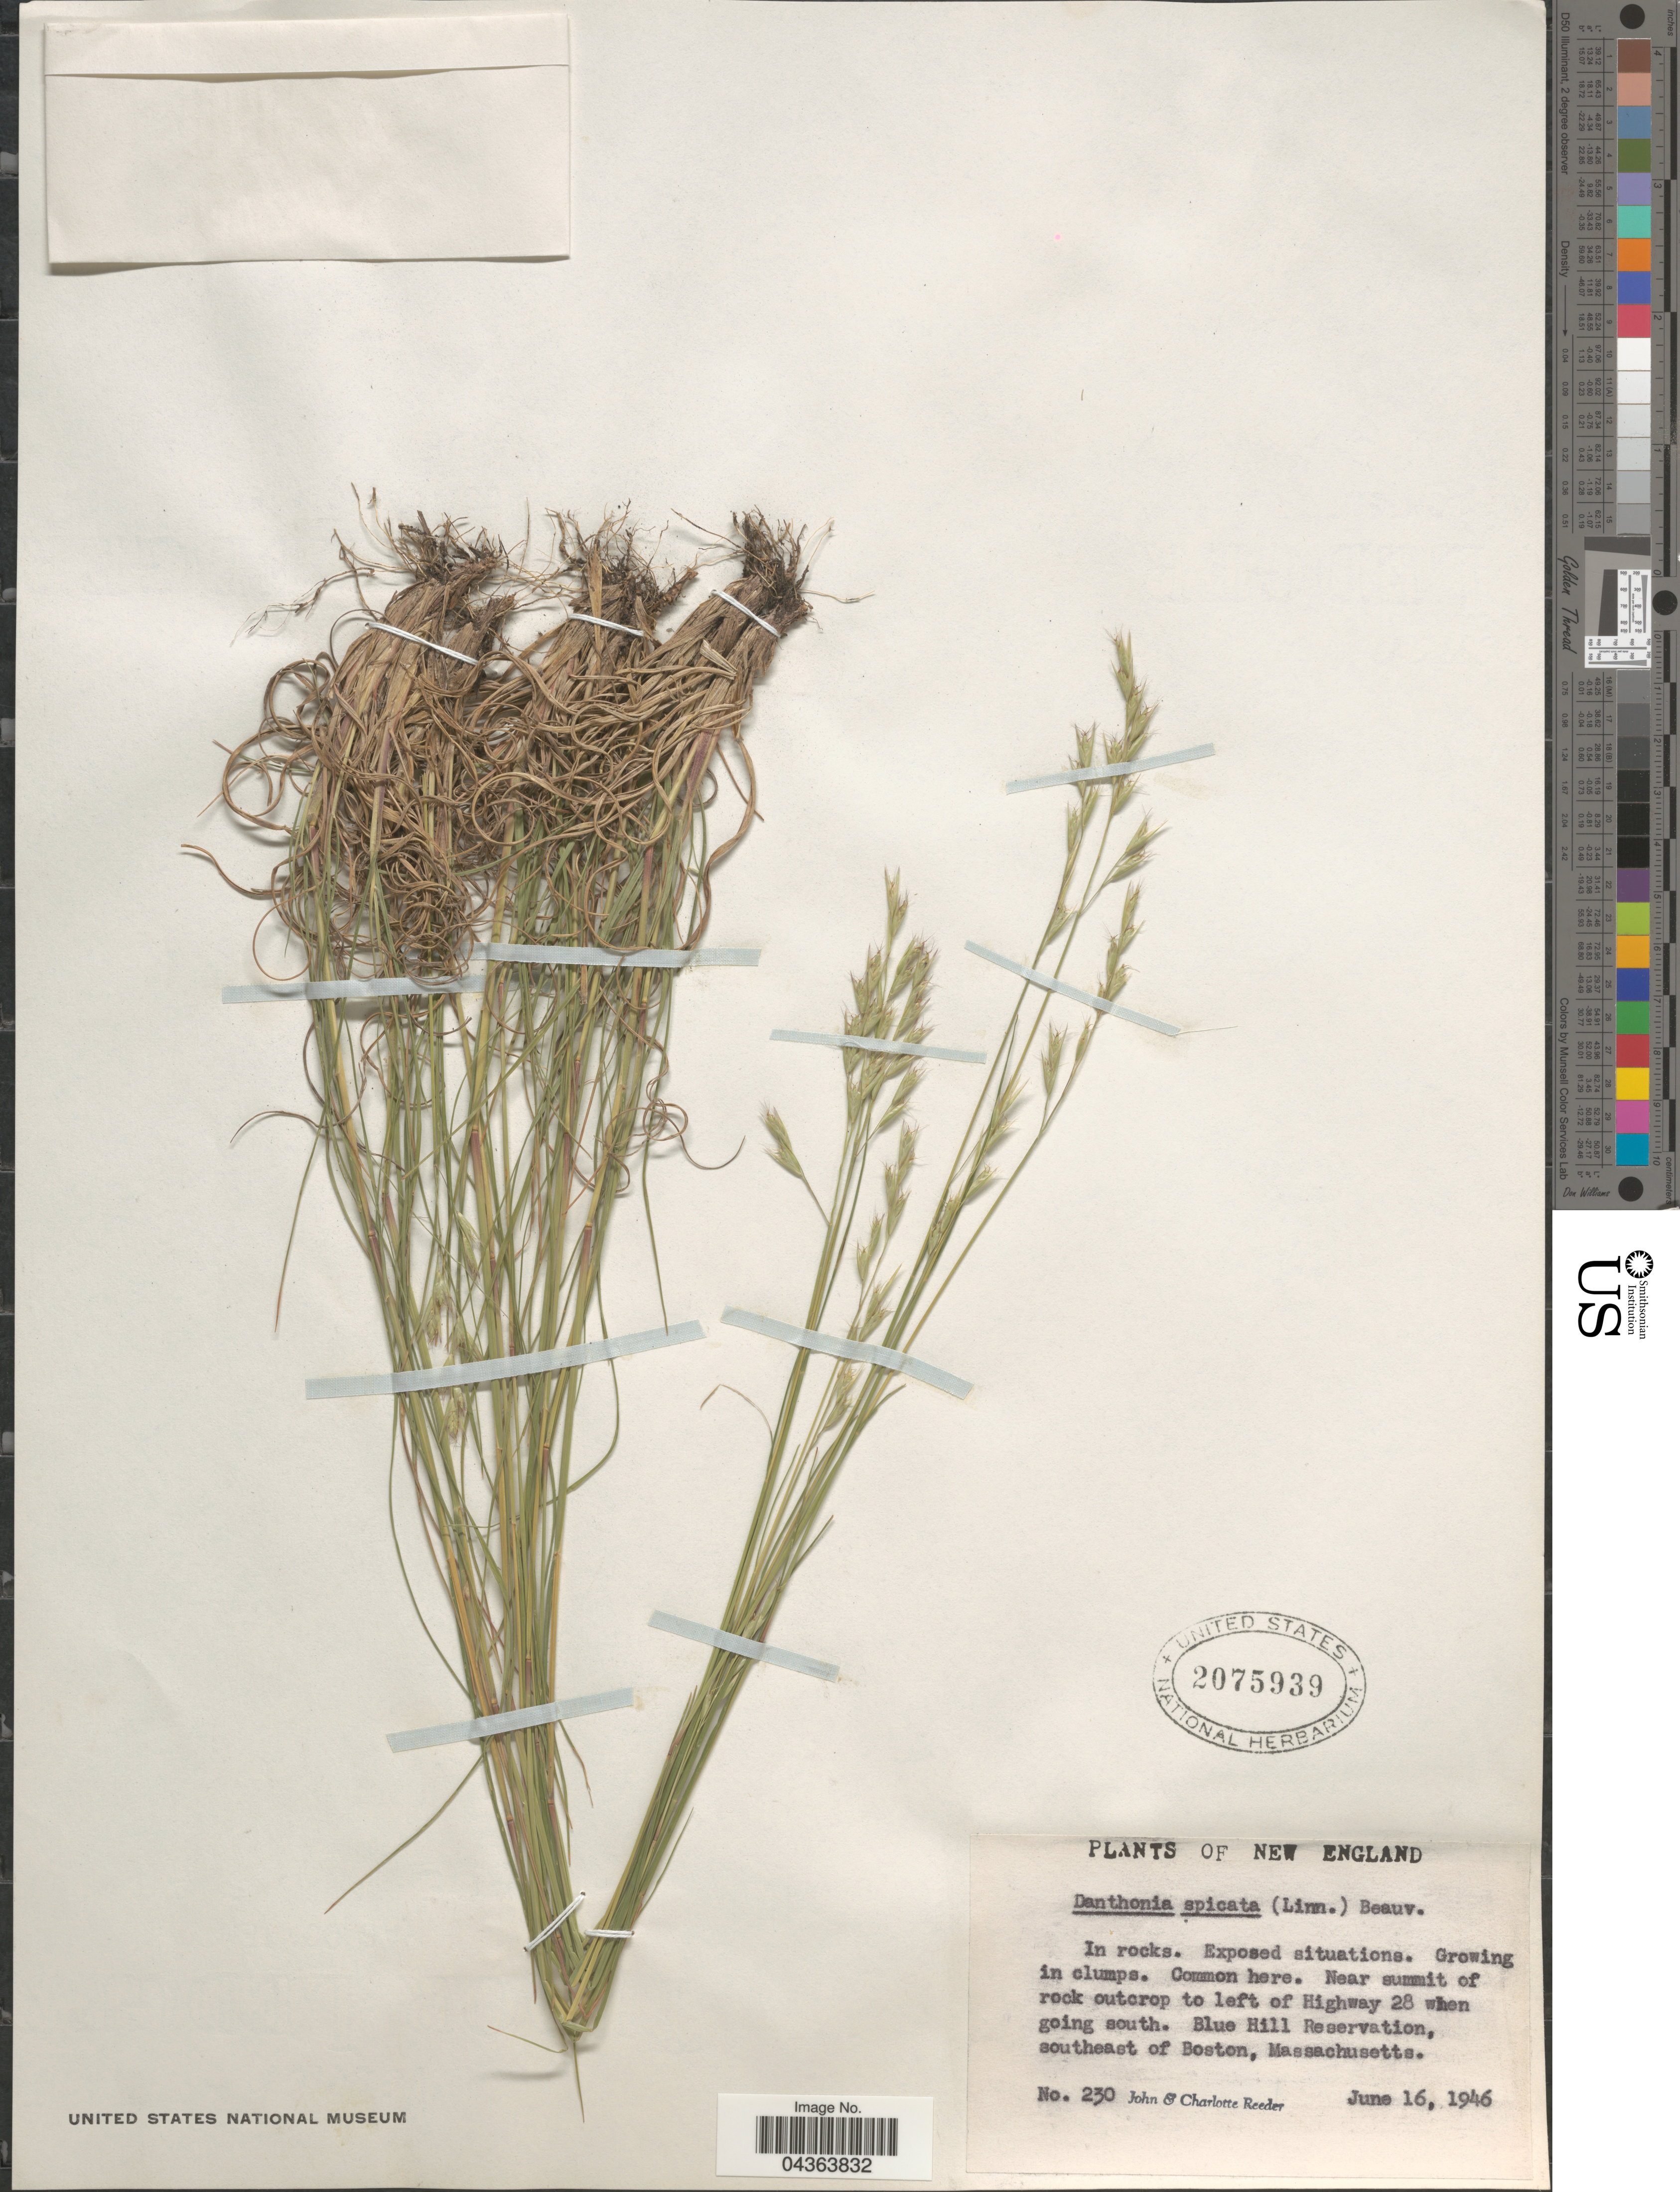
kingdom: Plantae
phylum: Tracheophyta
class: Liliopsida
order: Poales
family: Poaceae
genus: Danthonia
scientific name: Danthonia spicata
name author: (L.) P. Beauv. ex Roem. & Schult.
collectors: J. R. Reeder & C. G. Reeder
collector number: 230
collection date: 1946-06-16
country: United States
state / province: Massachusetts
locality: New England. Near summit of rock outcrop to left of Highway 28 when going south. Blue Hill Reservation, southeast of Boston.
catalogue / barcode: US 2075939